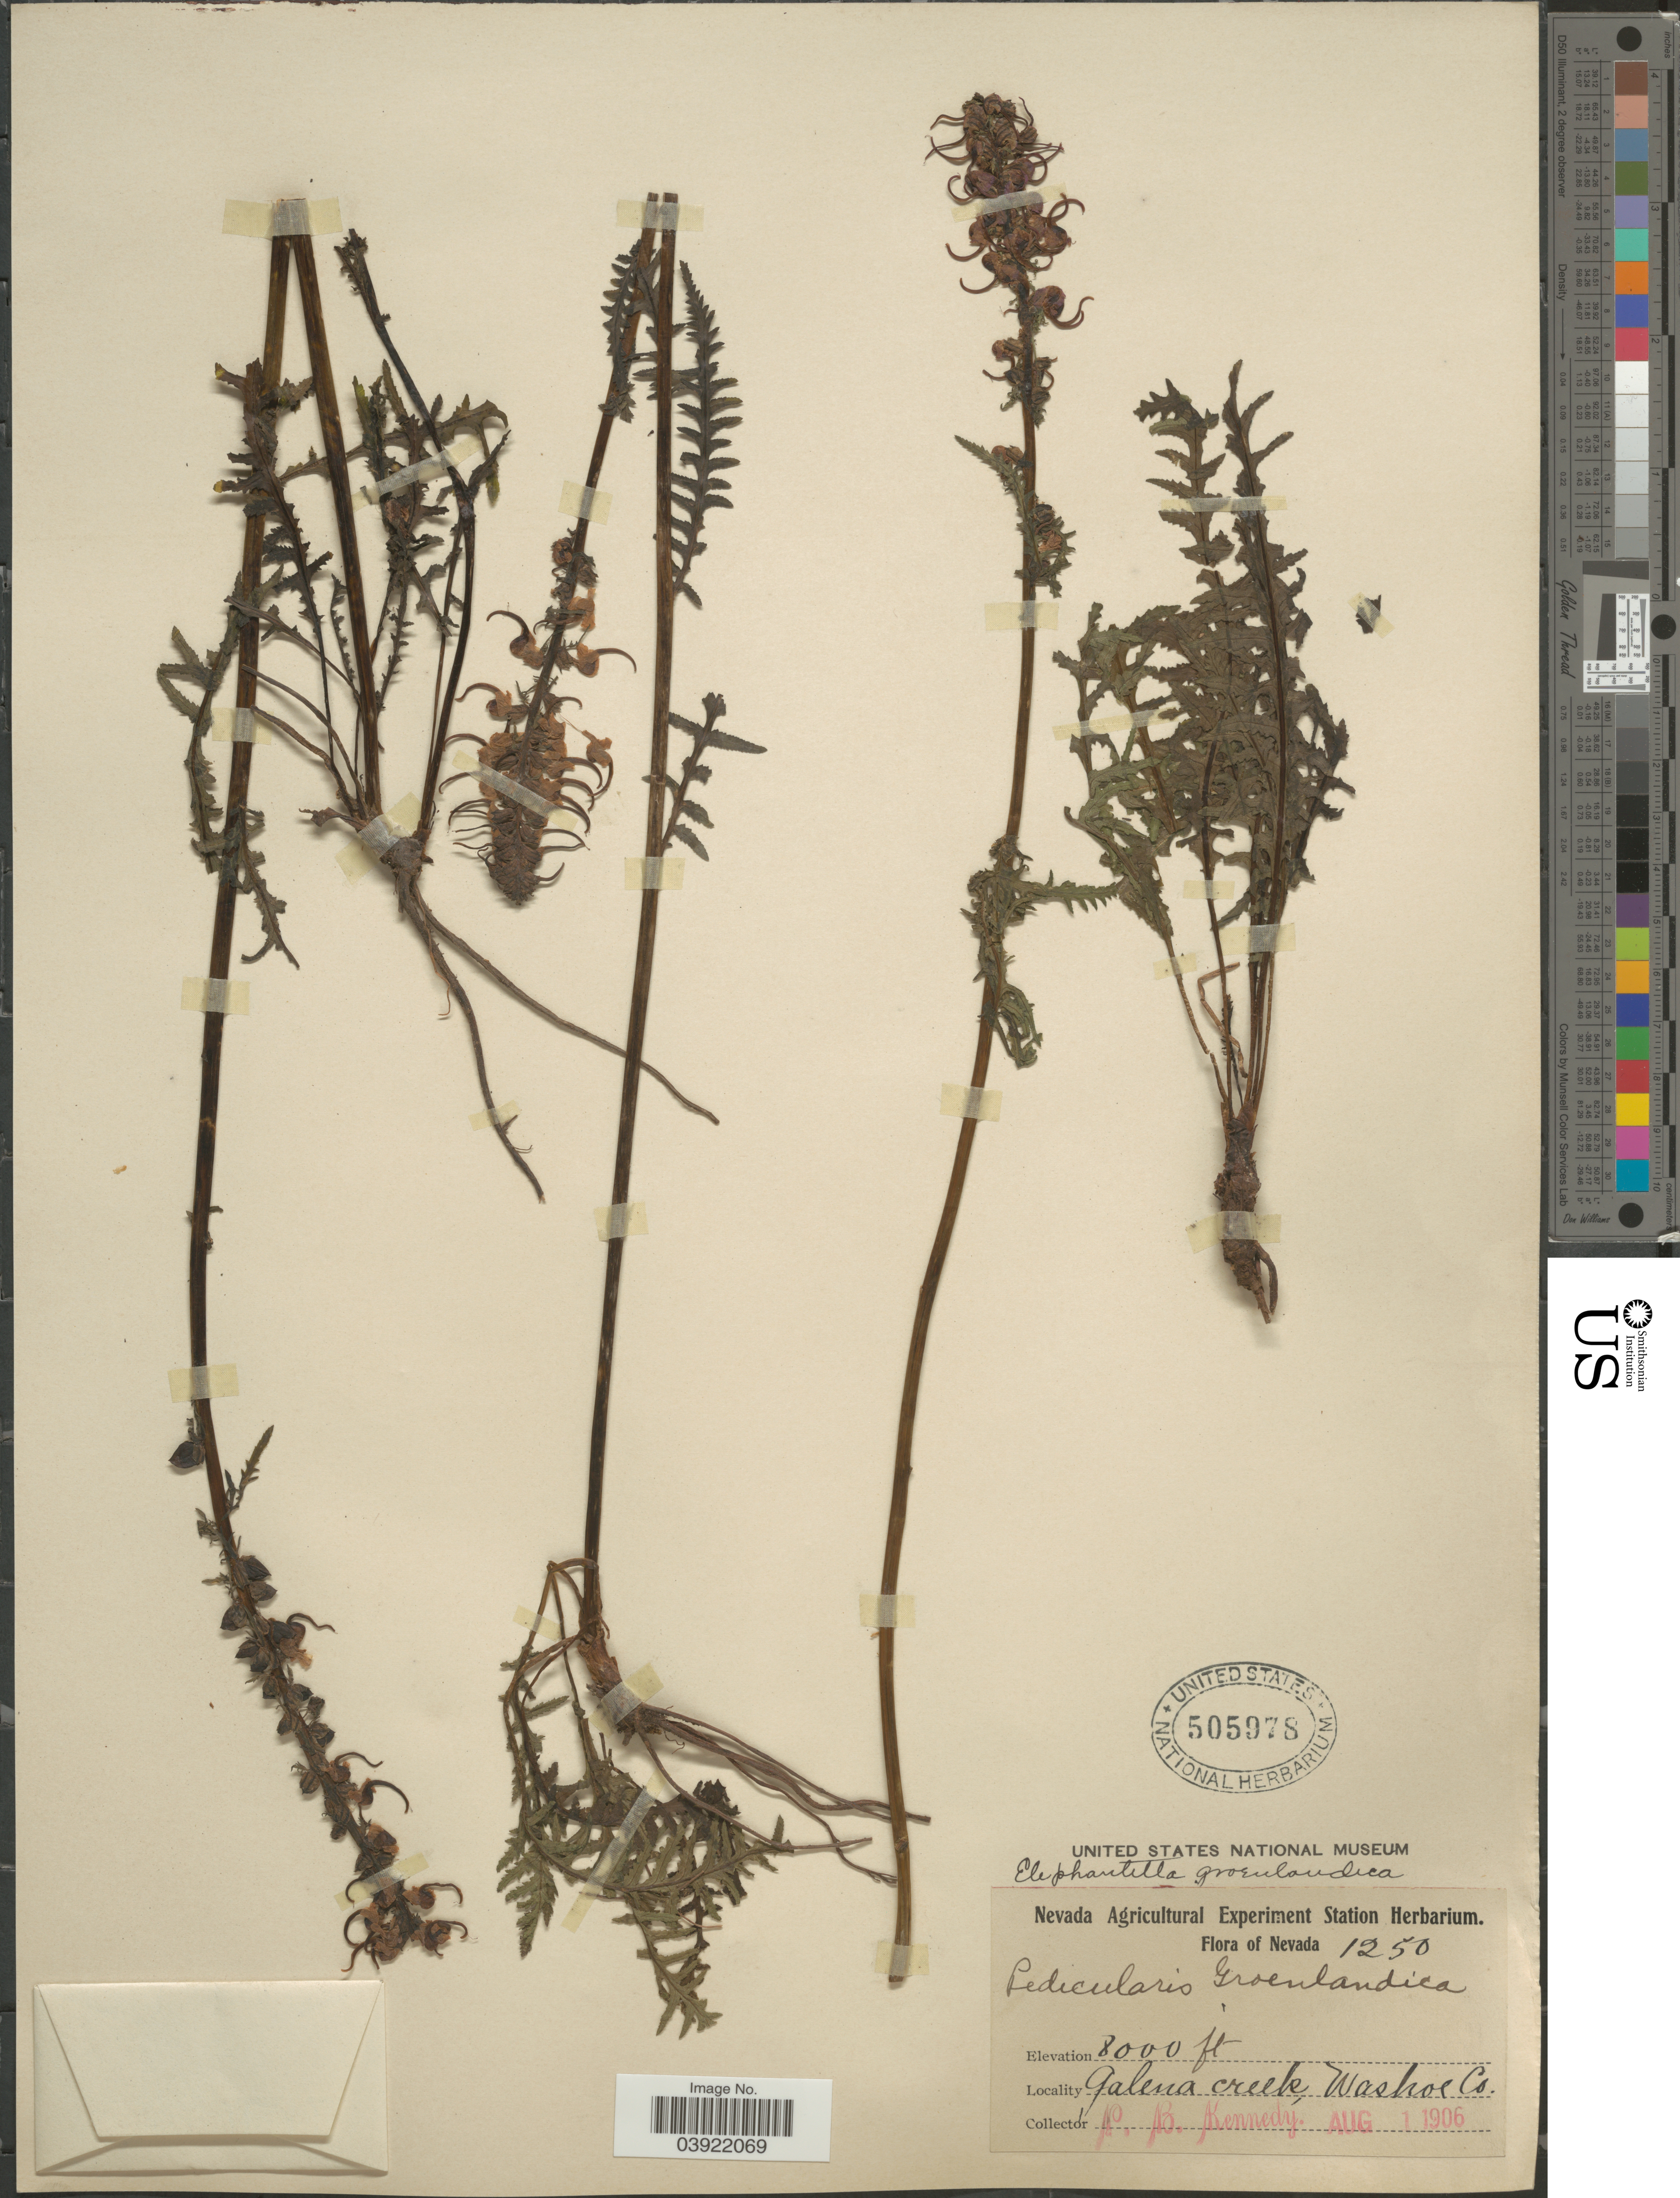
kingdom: Plantae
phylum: Tracheophyta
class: Magnoliopsida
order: Lamiales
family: Orobanchaceae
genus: Pedicularis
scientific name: Pedicularis groenlandica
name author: Retz.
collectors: P. B. Kennedy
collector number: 1250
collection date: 1906-08-01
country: United States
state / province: Nevada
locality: Galena creek, Washoe Co.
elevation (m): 2438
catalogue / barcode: US 505978